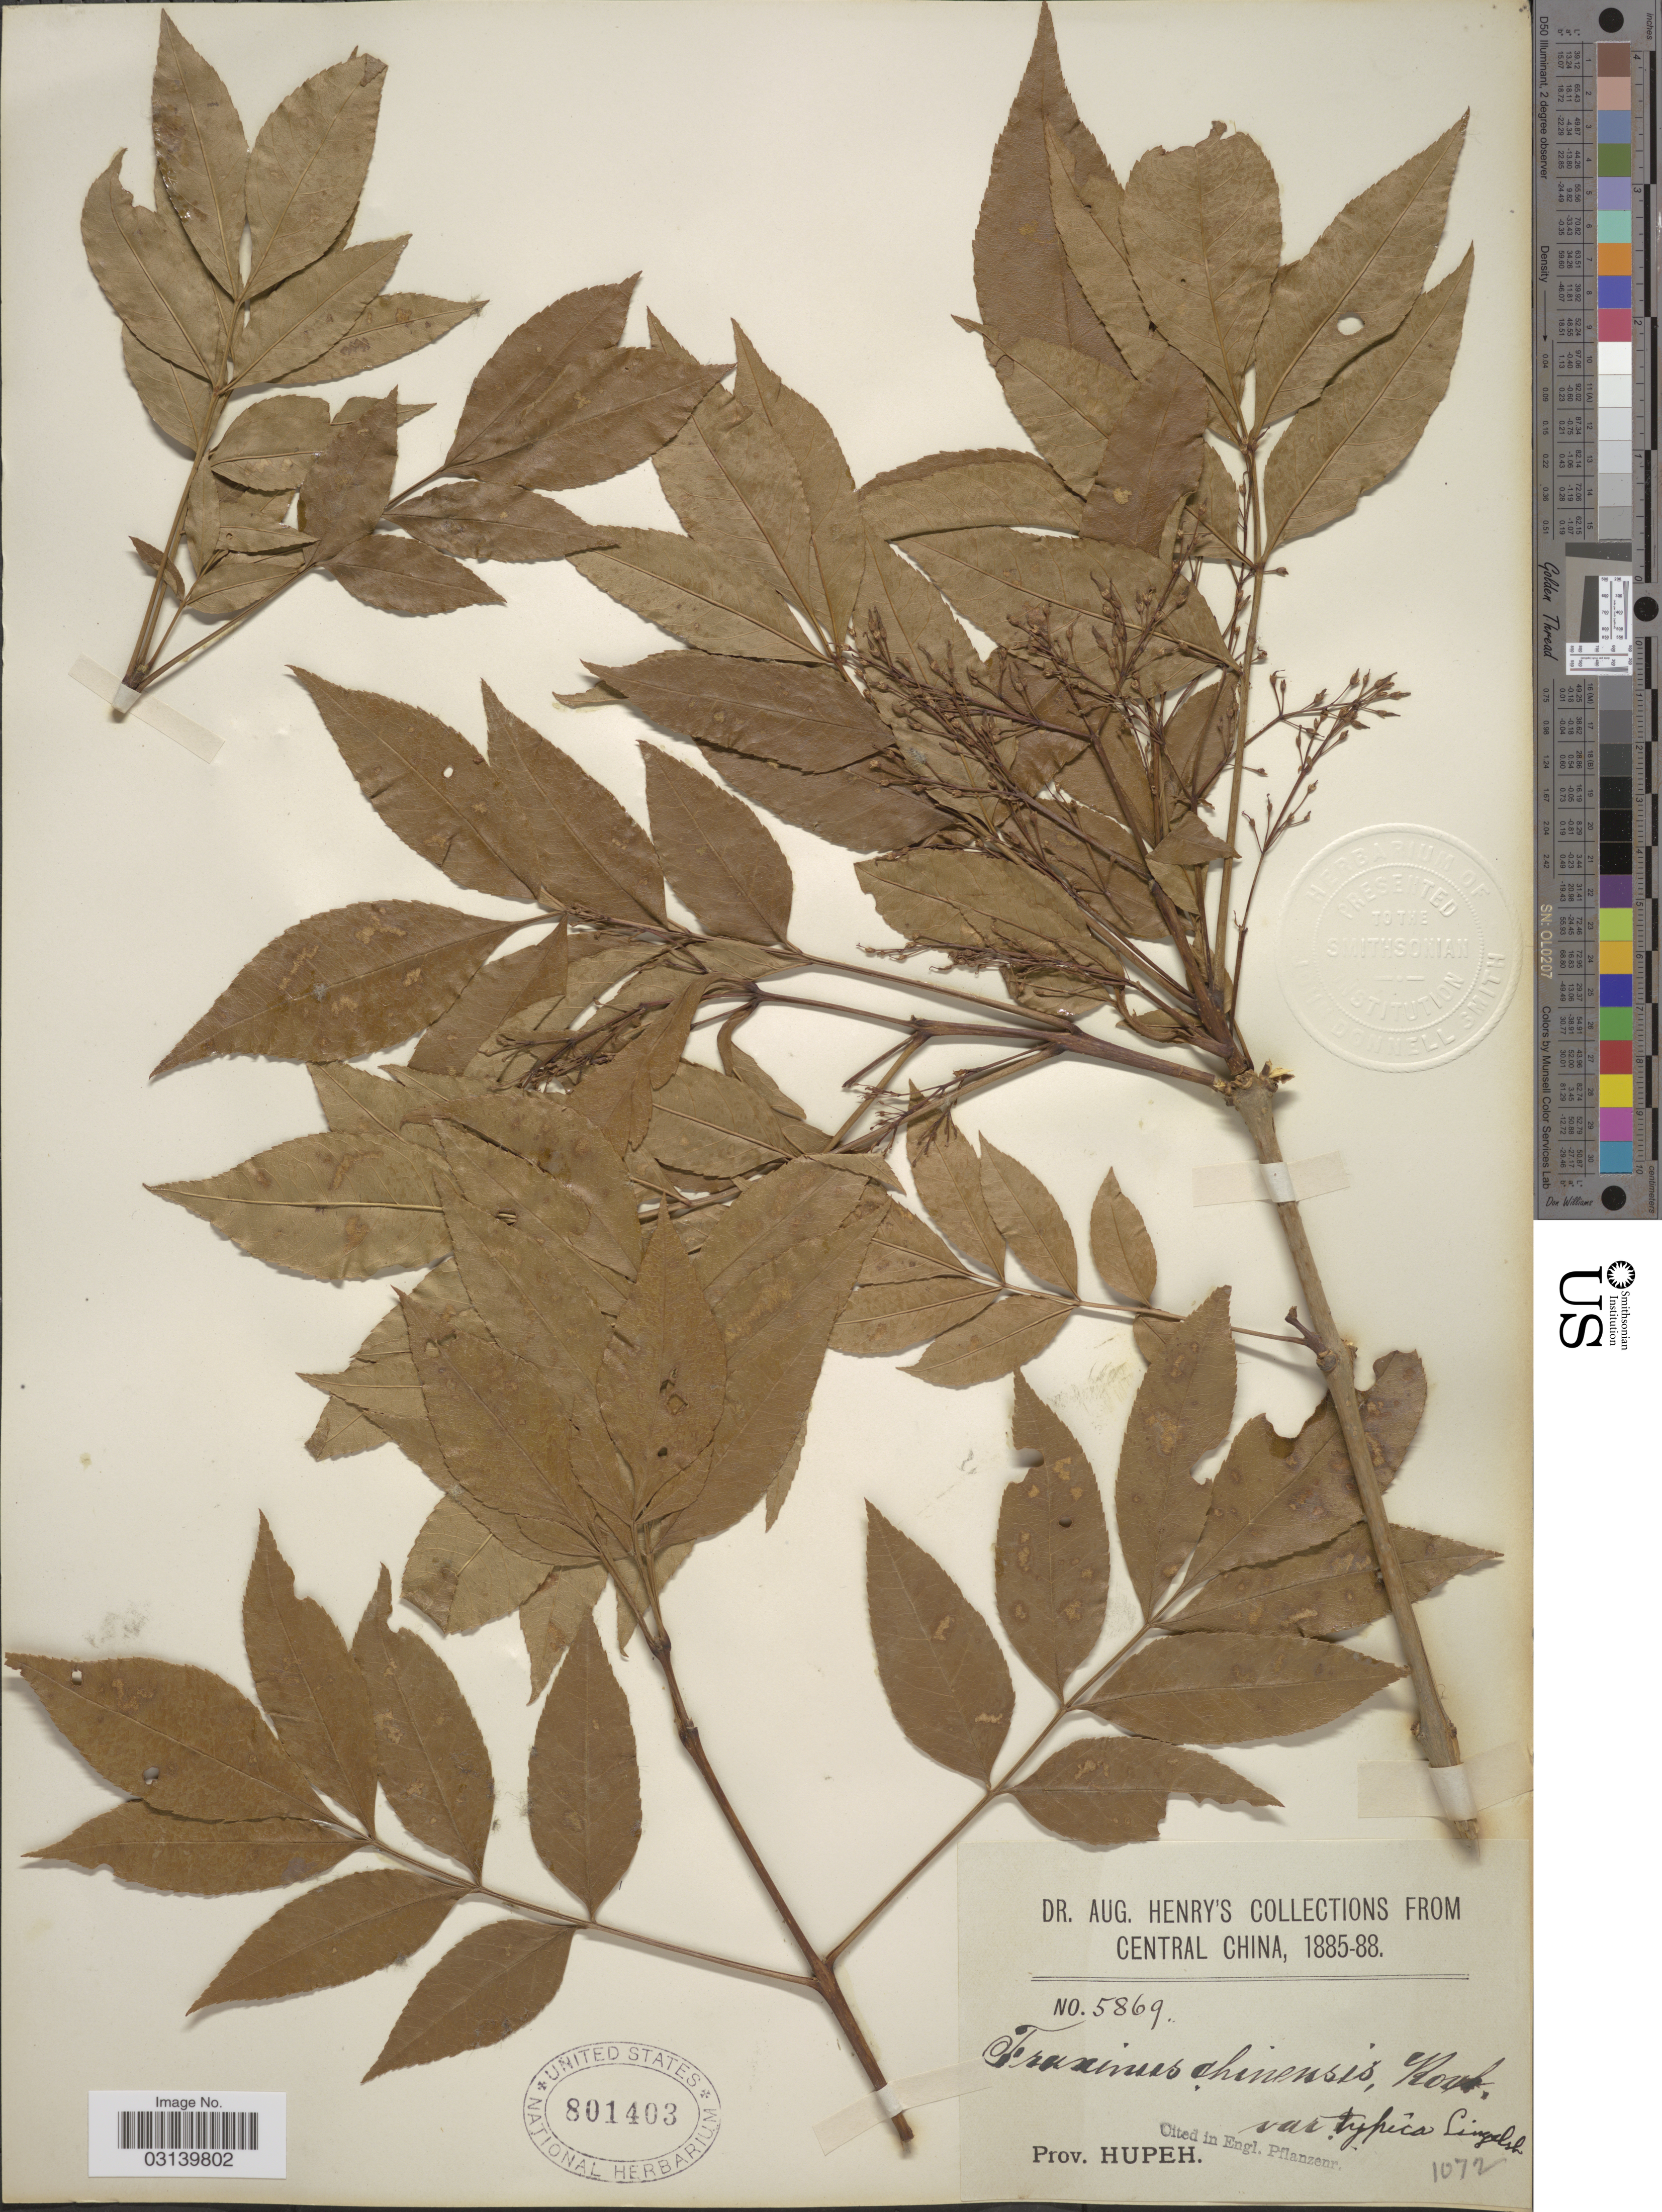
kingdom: Plantae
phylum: Tracheophyta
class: Magnoliopsida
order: Lamiales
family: Oleaceae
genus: Fraxinus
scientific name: Fraxinus chinensis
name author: Roxb.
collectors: A. Henry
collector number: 5869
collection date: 1885/1888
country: China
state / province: Hubei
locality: Central China, Prov. Hupeh.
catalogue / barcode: US 801403